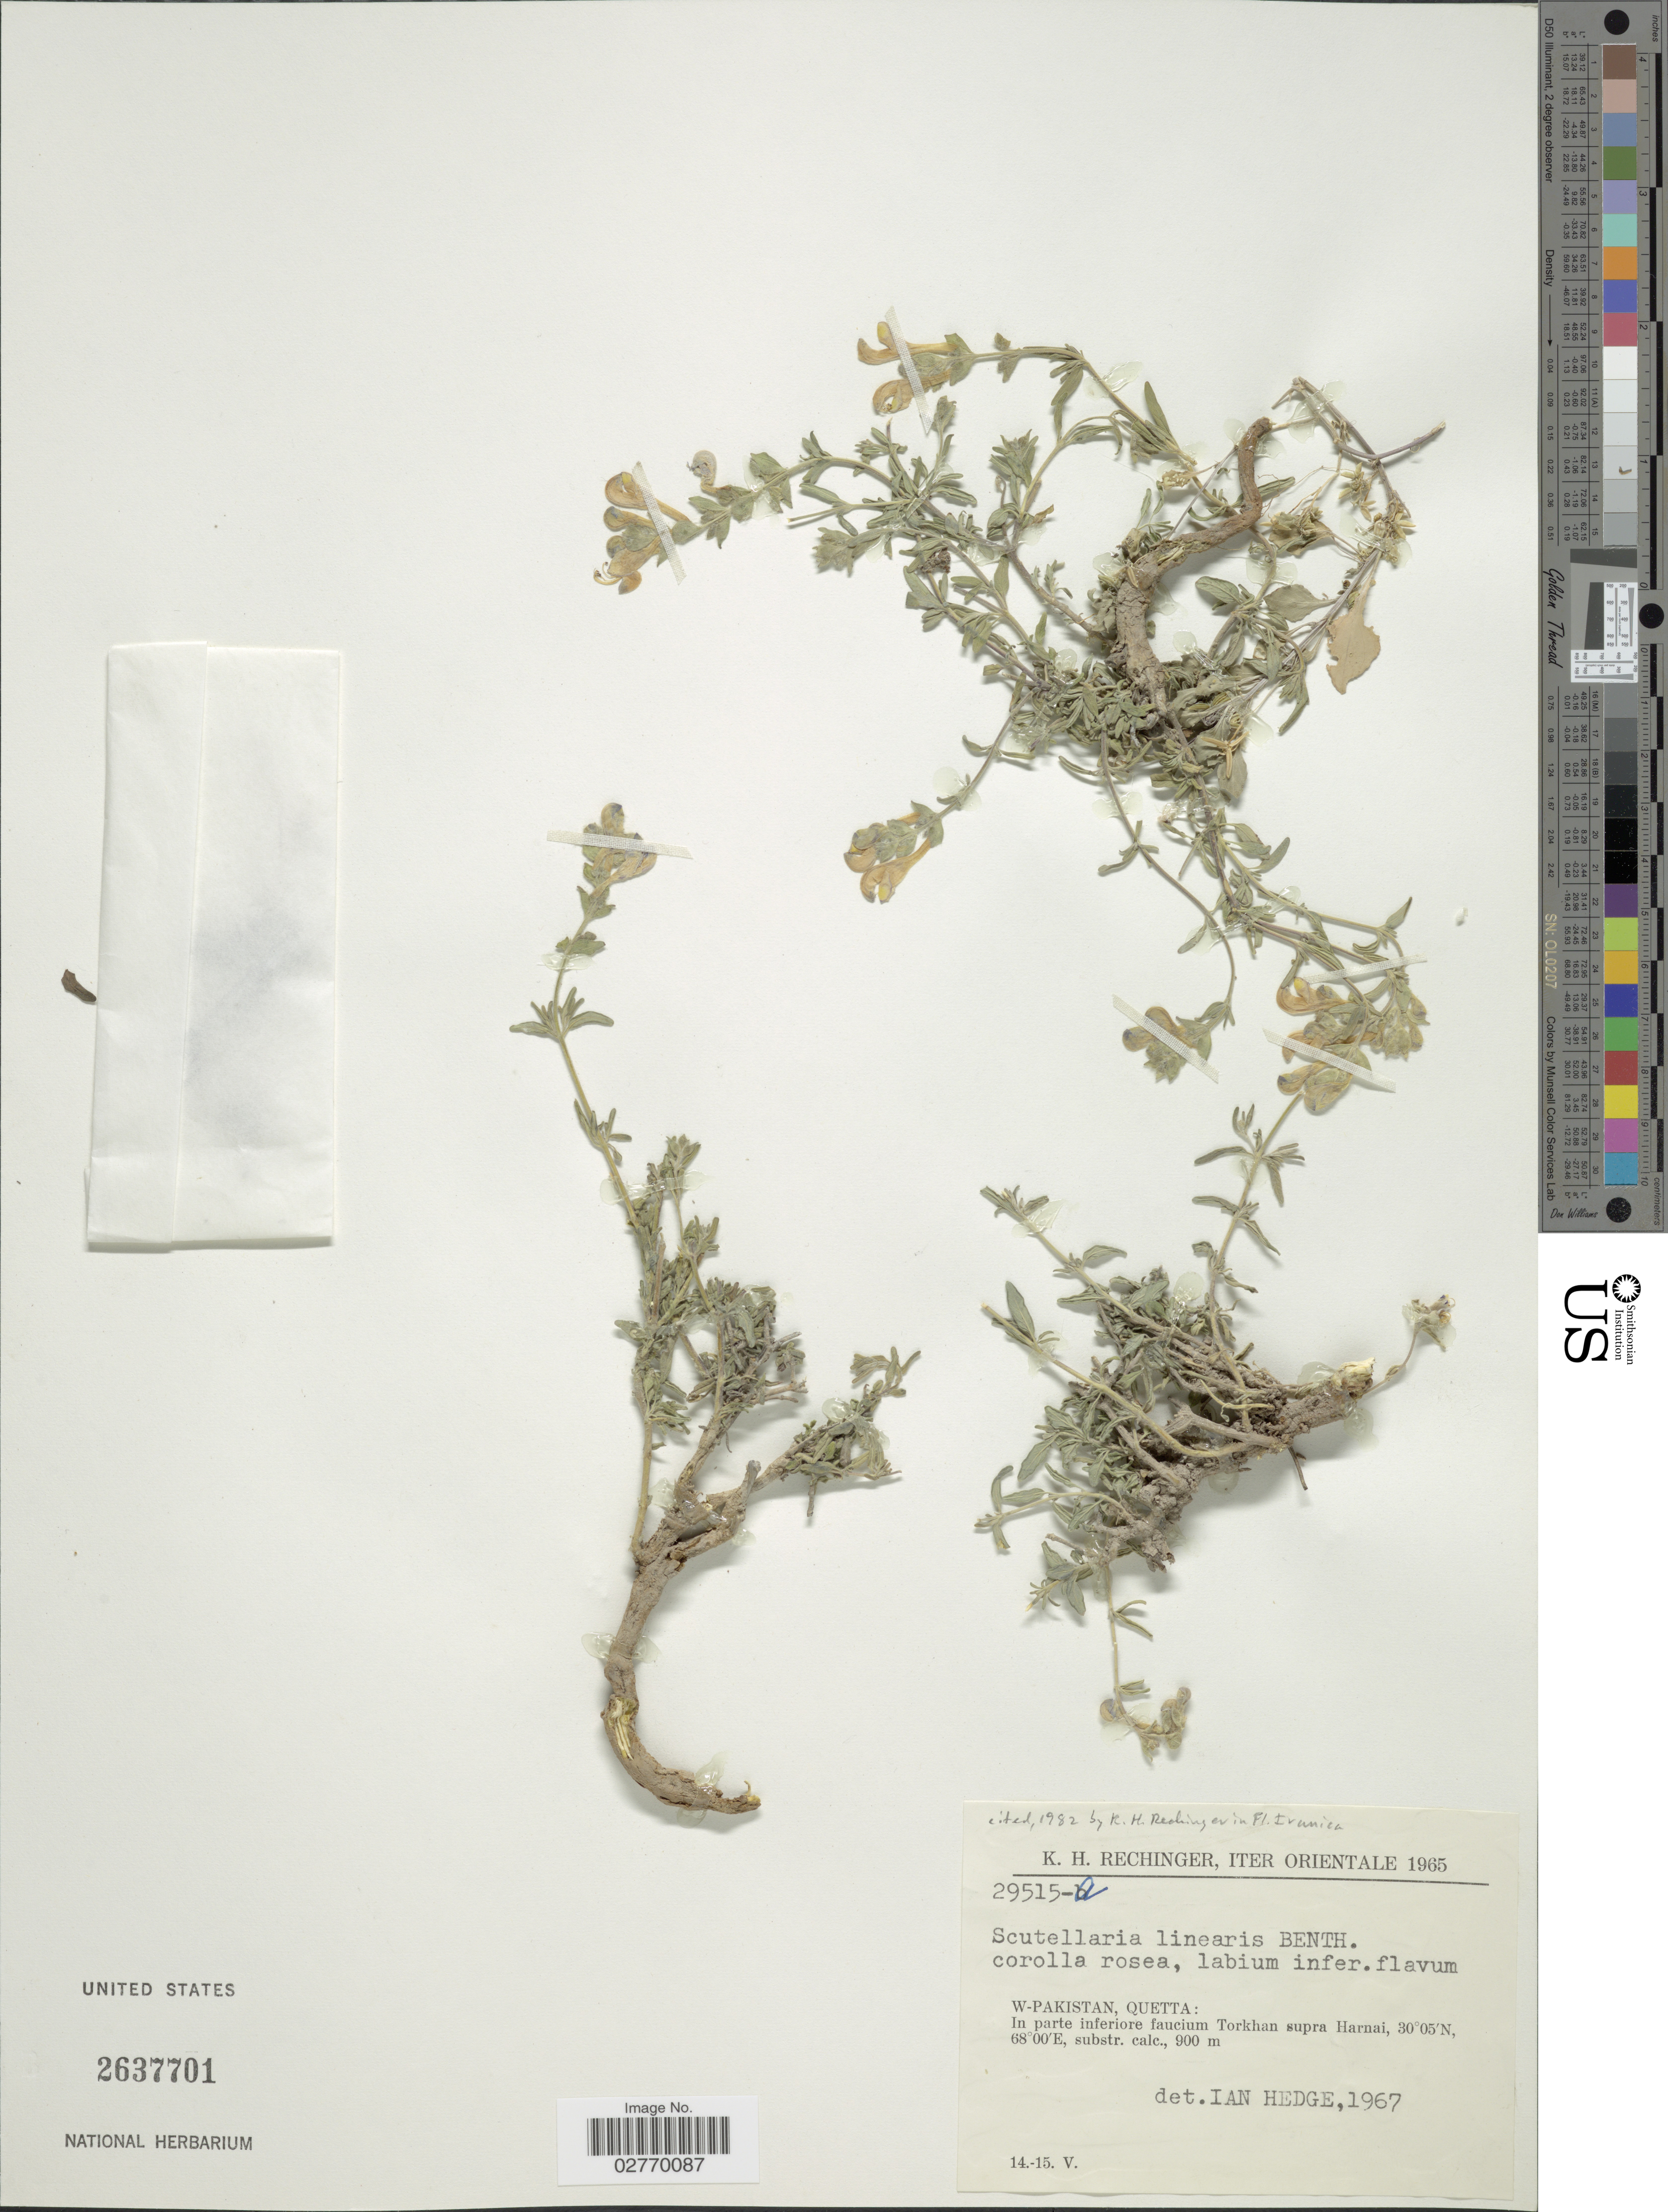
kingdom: Plantae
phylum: Tracheophyta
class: Magnoliopsida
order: Lamiales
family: Lamiaceae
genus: Scutellaria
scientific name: Scutellaria linearis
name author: Benth.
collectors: K. H. Rechinger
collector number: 29515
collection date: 1965-05-14/1965-05-15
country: Pakistan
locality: W-Pakistan, Quetta: In parte inferiore faucium Torkhan supra Harnai.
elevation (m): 900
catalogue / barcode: US 2637701